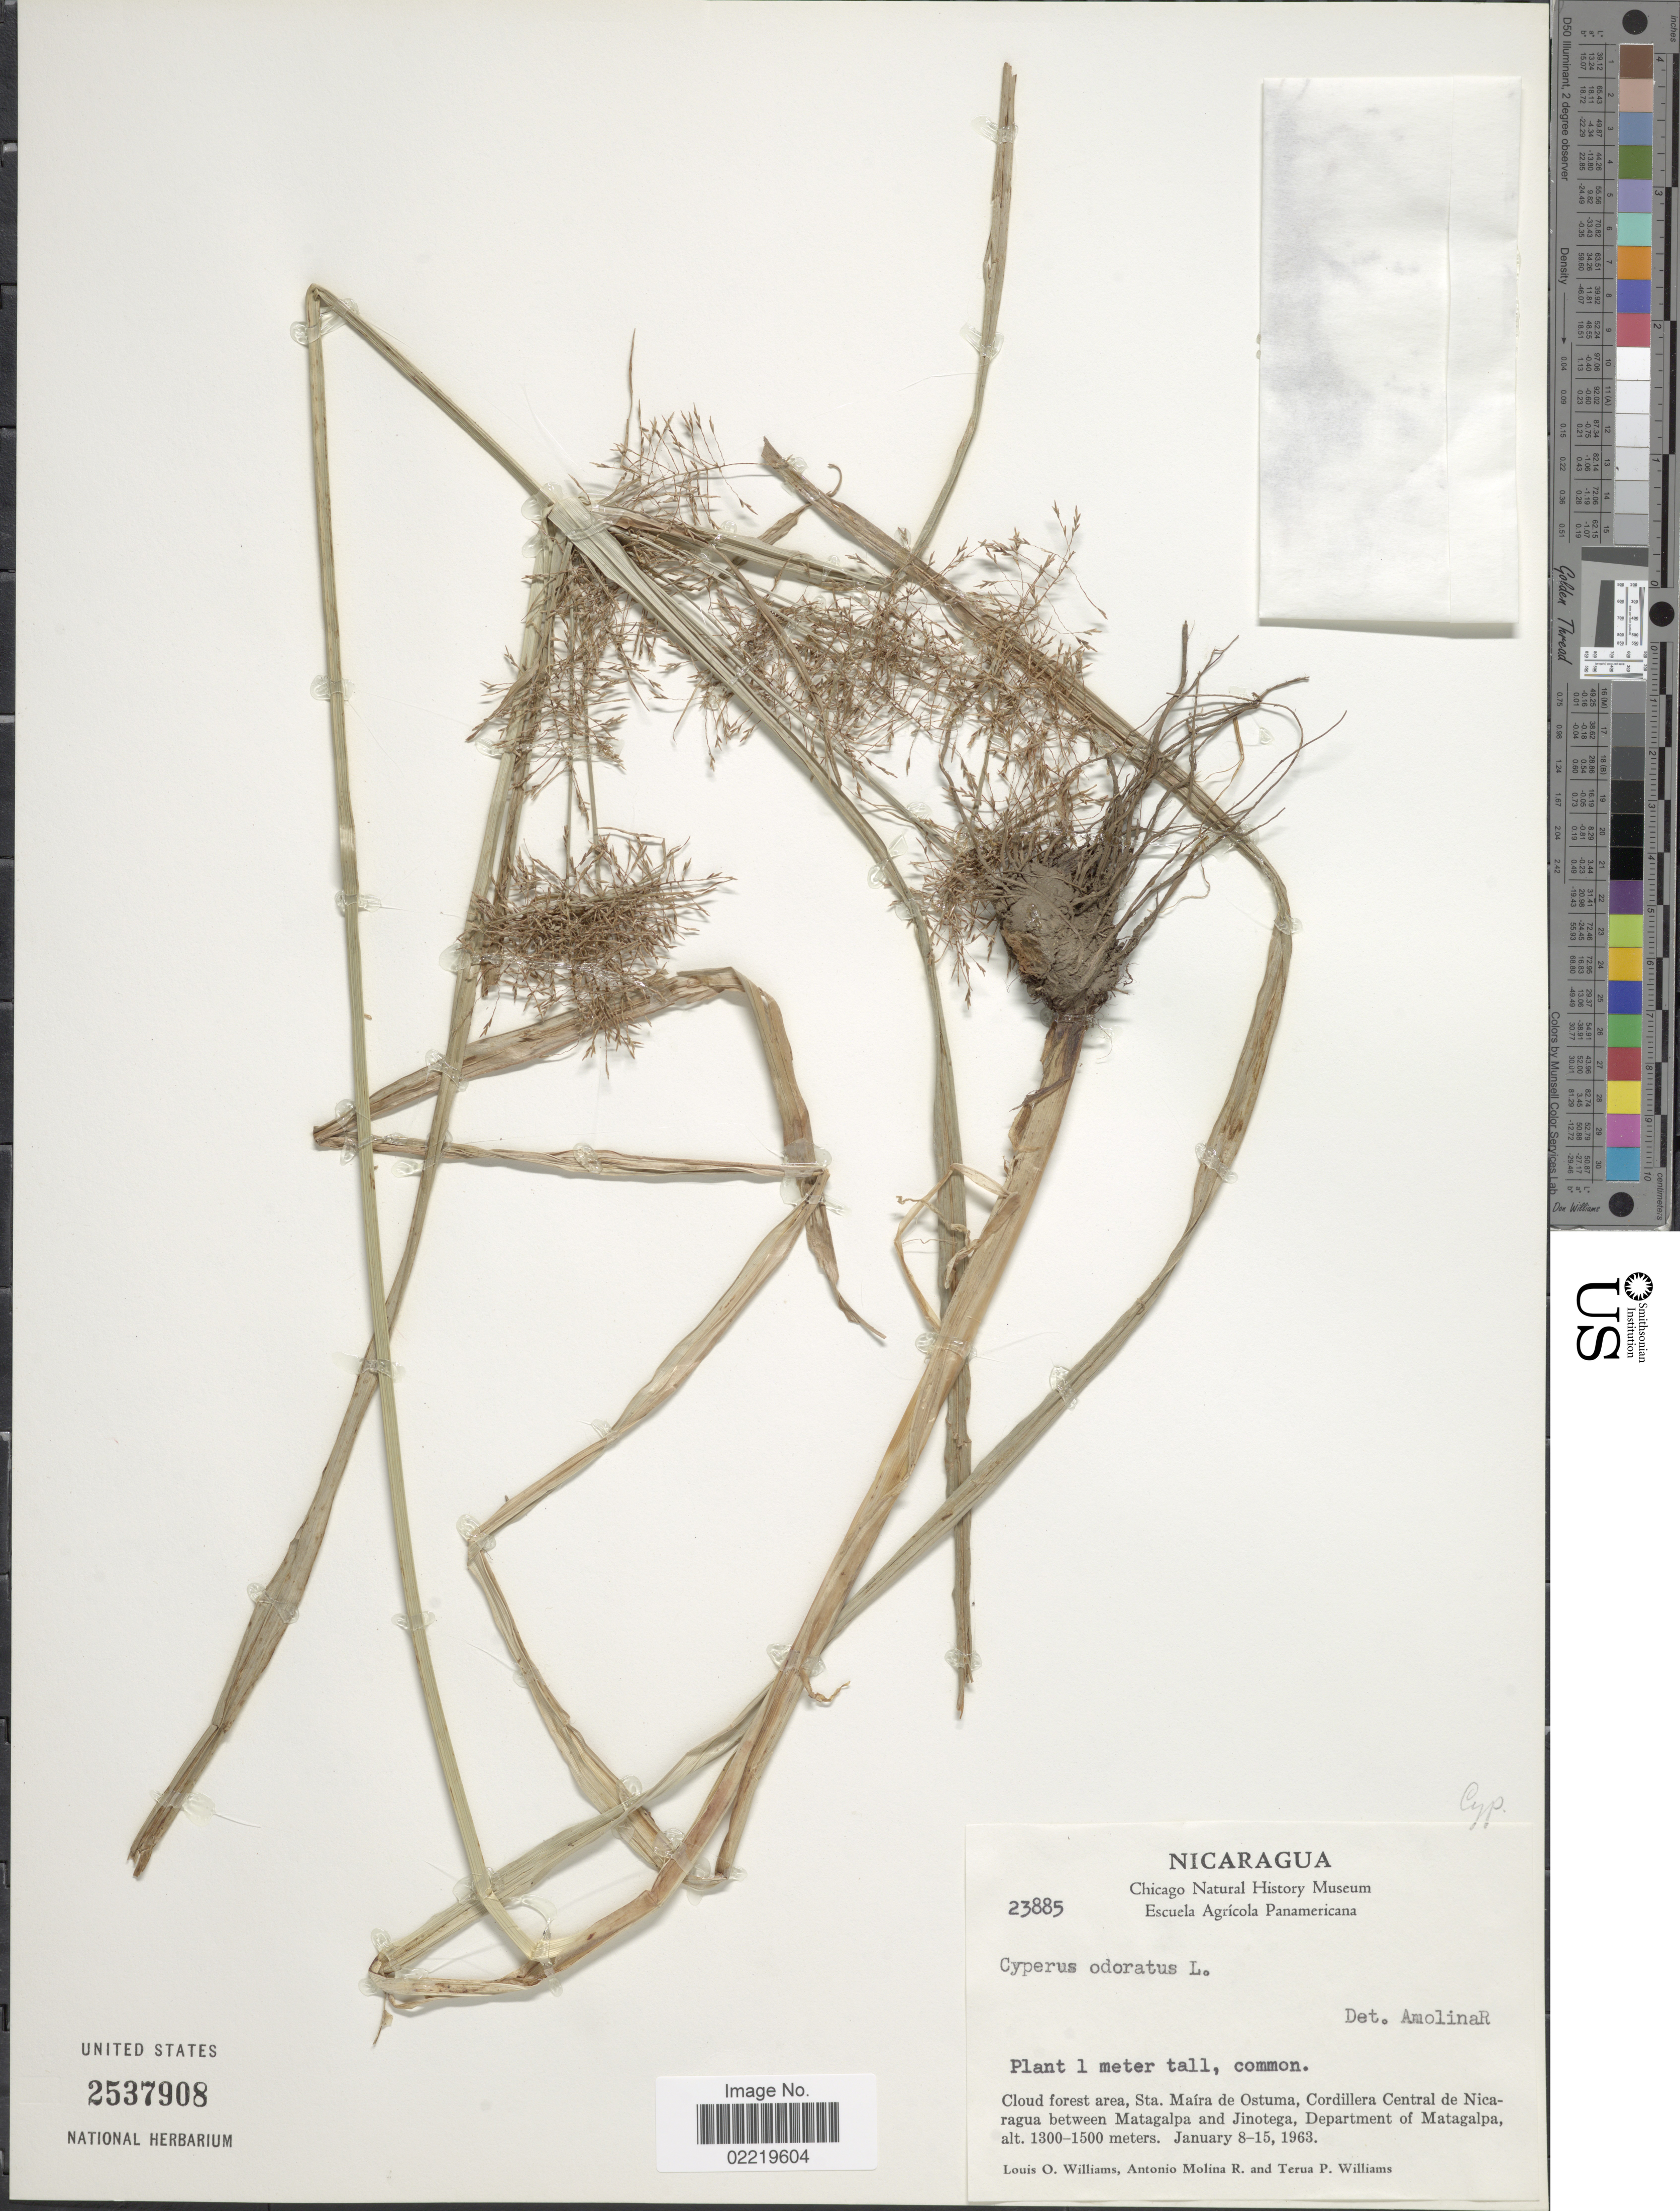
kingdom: Plantae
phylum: Tracheophyta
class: Liliopsida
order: Poales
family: Cyperaceae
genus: Cyperus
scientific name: Cyperus odoratus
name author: L.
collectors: L. O. Williams, A. Molina R. & T. Williams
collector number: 23885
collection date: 1963-01-08/1963-01-15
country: Nicaragua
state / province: Matagalpa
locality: Cloud forest area, Sta. Maira de Ostuma, Cordillera Central de Nicaragua between Matagalpa and Jinotega.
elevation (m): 1300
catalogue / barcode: US 2537908